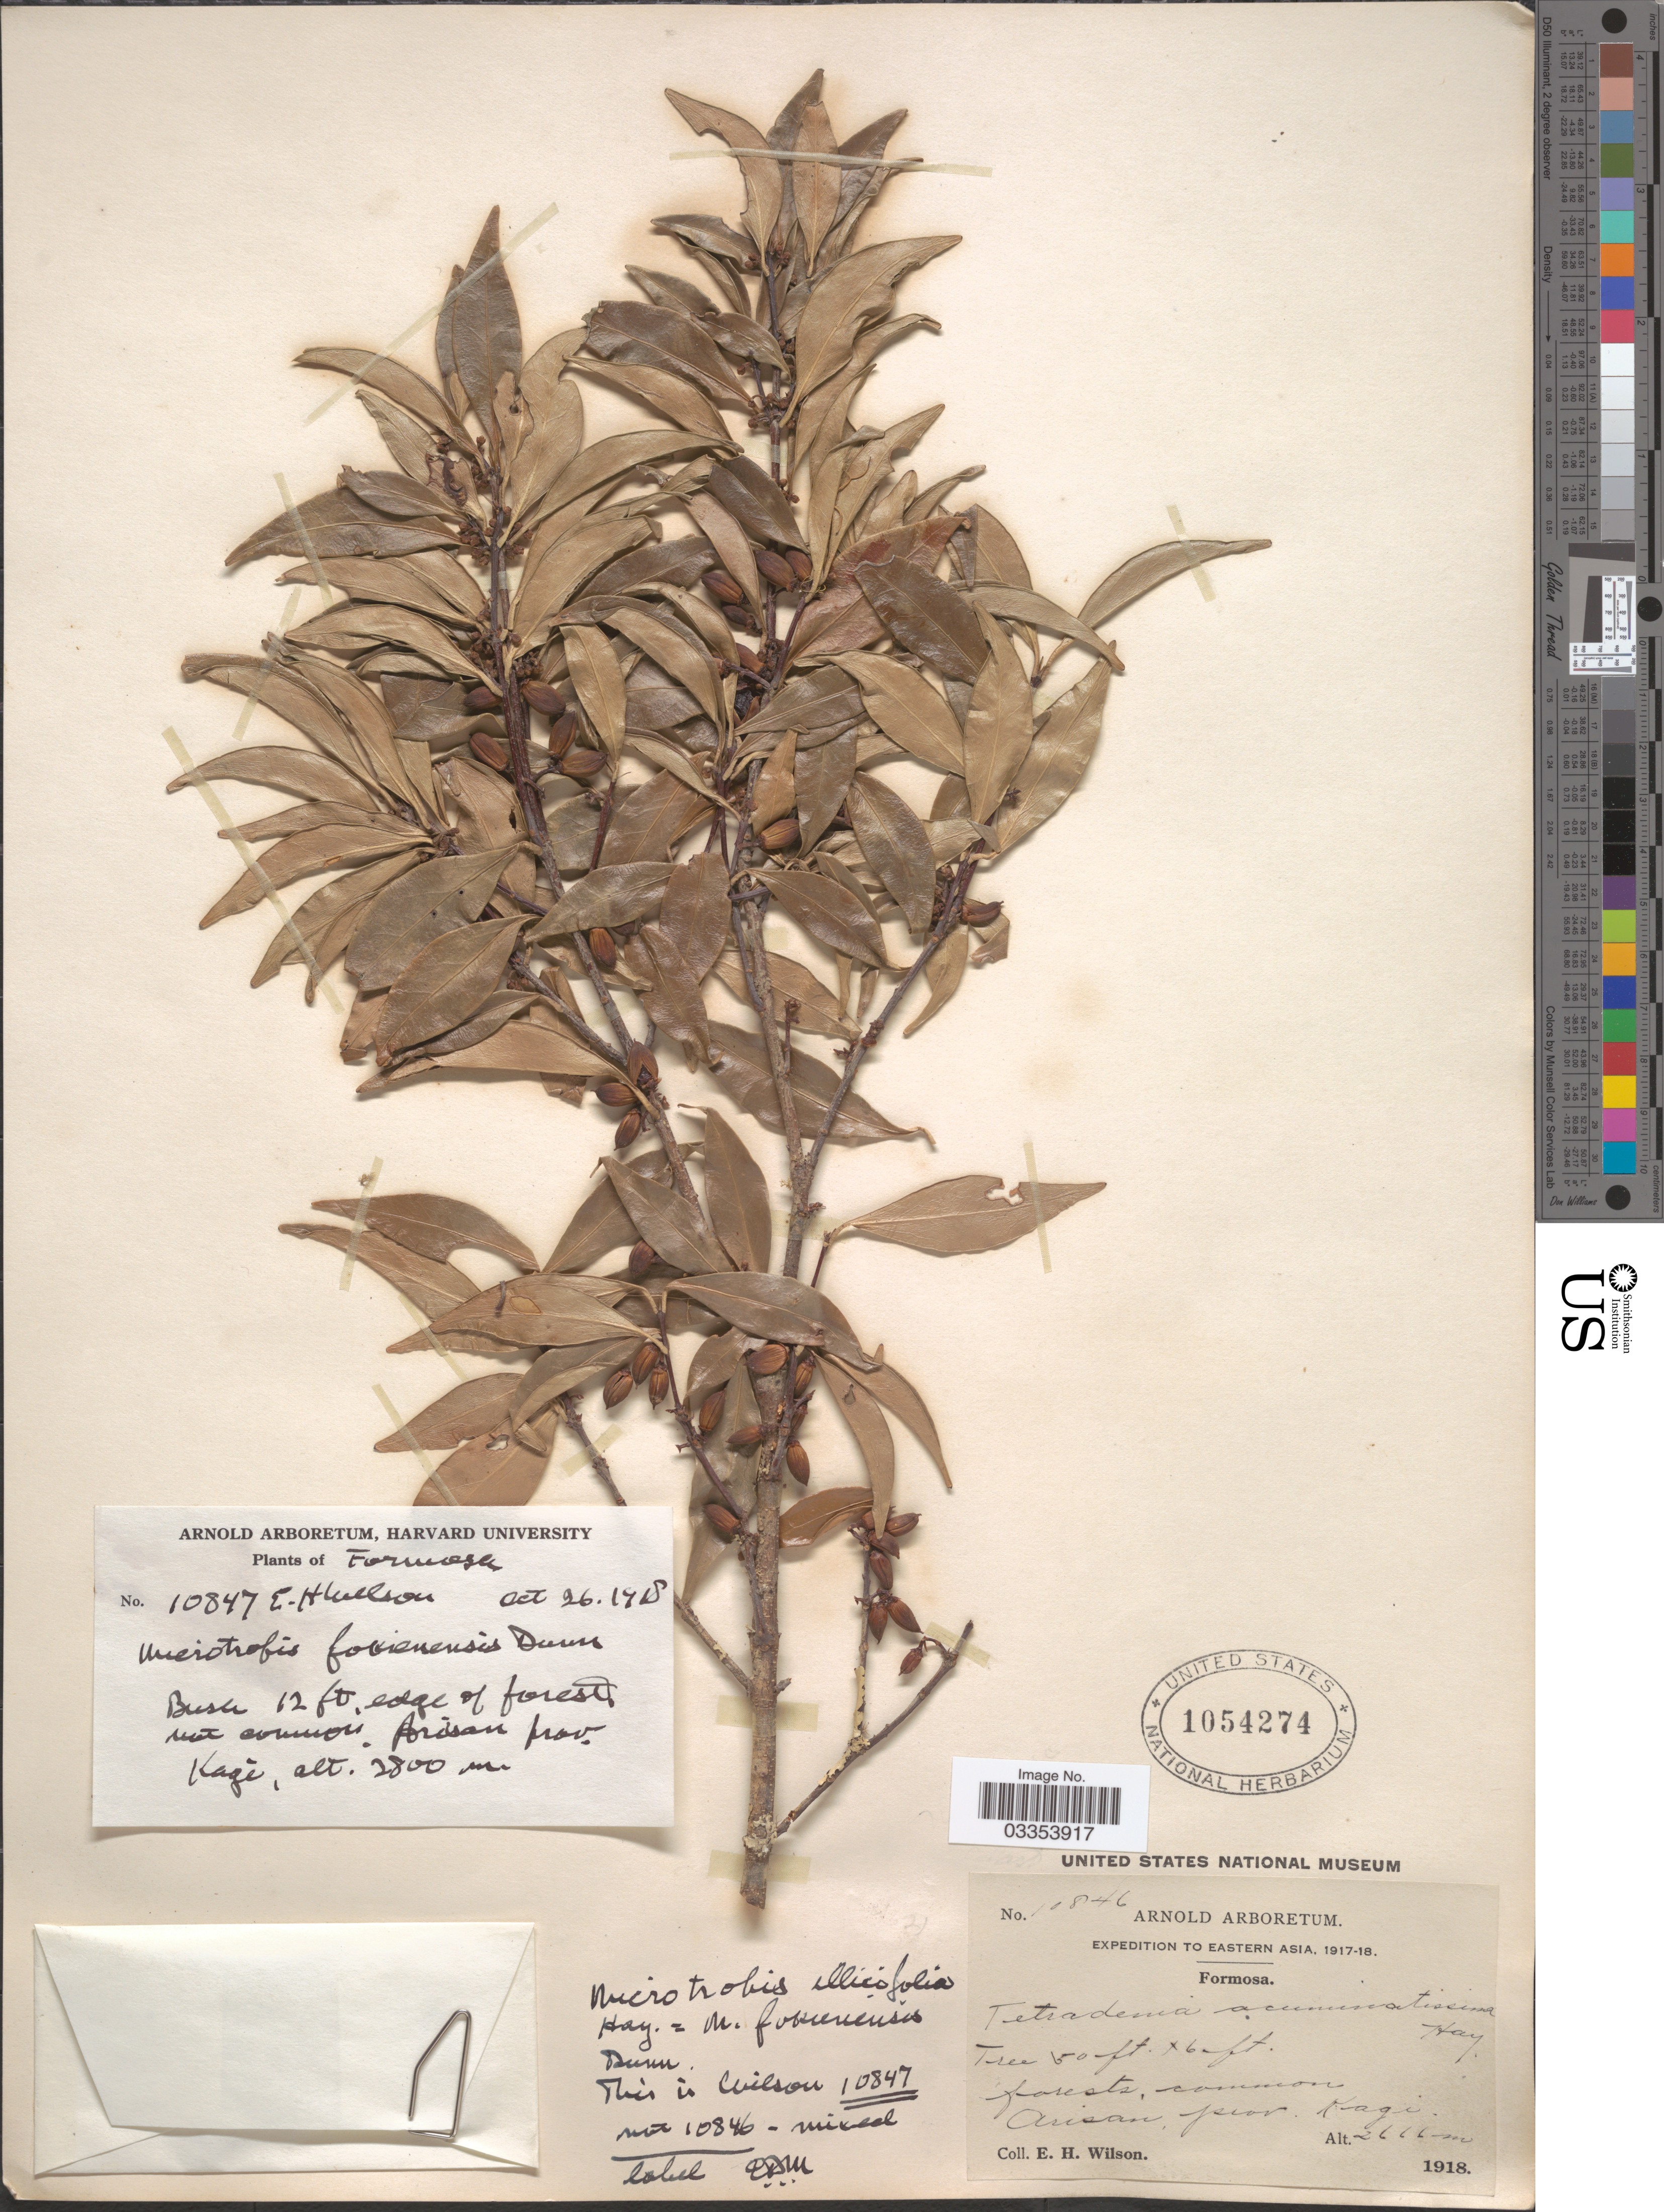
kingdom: Plantae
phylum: Tracheophyta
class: Magnoliopsida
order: Celastrales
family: Celastraceae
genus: Microtropis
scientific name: Microtropis fokienensis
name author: Dunn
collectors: E. Wilson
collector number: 10846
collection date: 1918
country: Taiwan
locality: Formosa. Arisan prov. Kagi.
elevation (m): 2666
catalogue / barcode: US 1054274